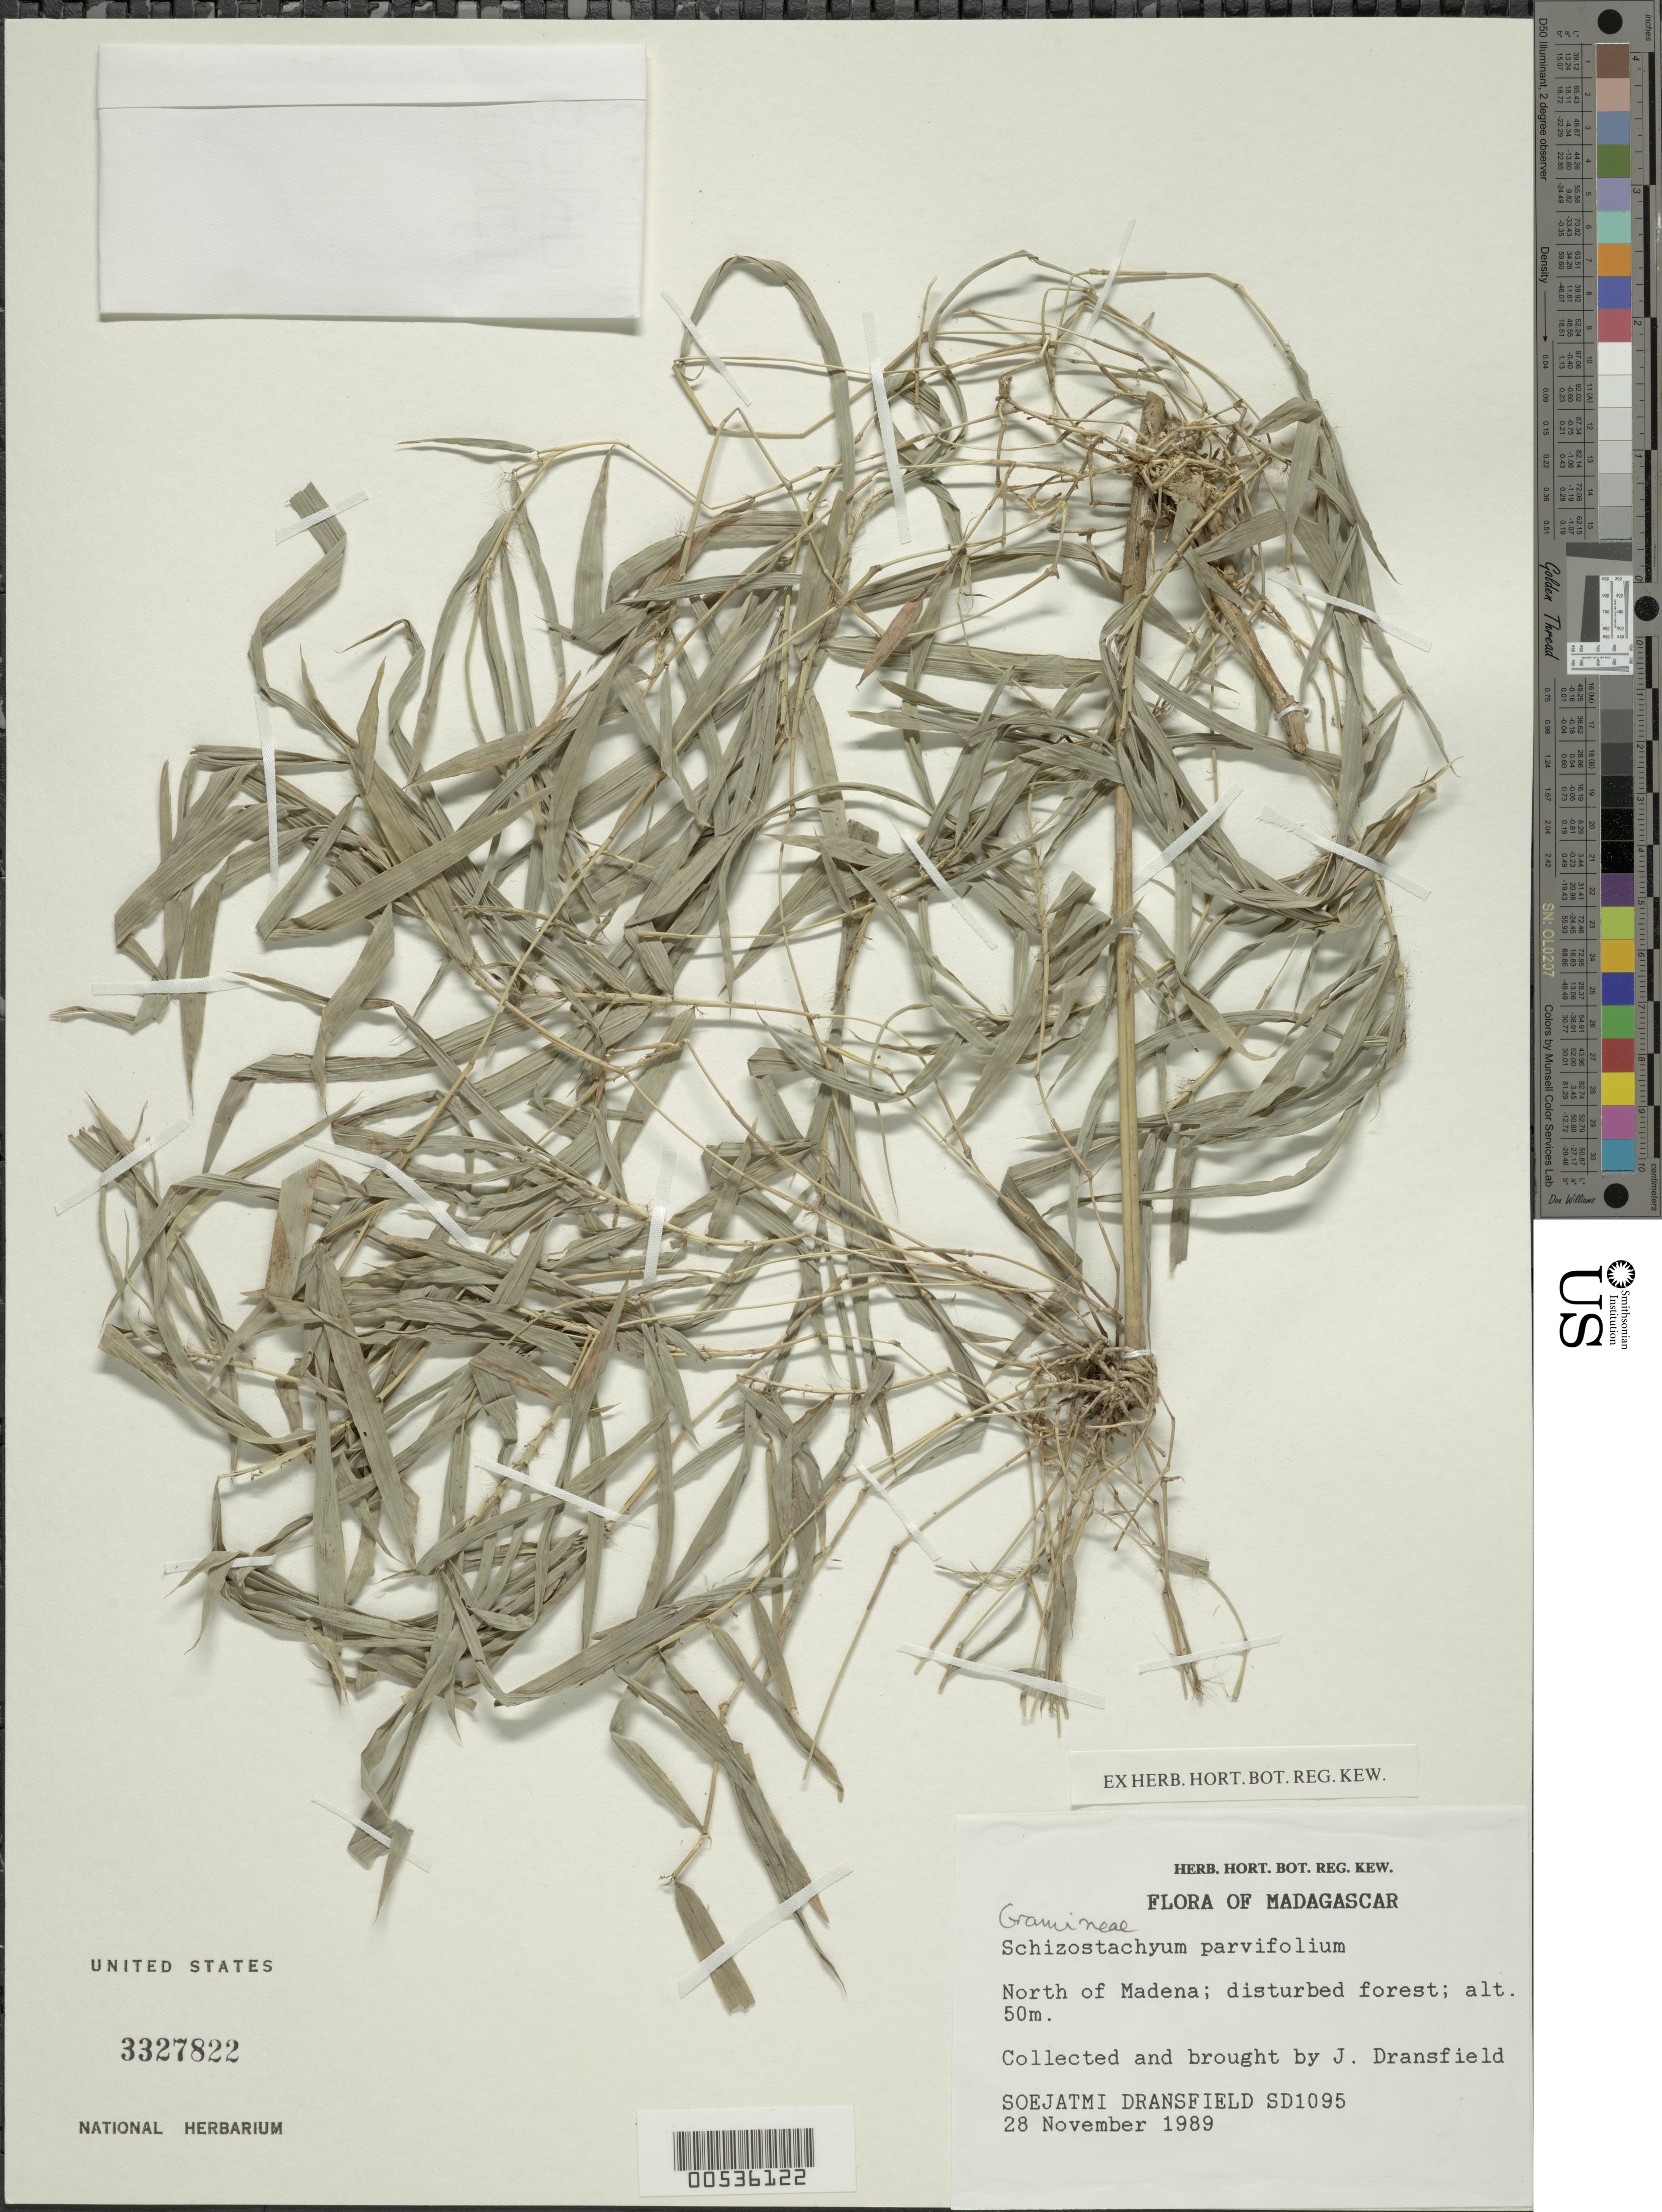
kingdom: Plantae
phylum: Tracheophyta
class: Liliopsida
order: Poales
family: Poaceae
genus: Schizostachyum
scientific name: Schizostachyum parvifolium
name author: Munro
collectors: S. Dransfield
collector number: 1095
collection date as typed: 28 Nov 1989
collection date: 1989-11-28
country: Madagascar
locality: N of madena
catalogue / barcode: US 3327822